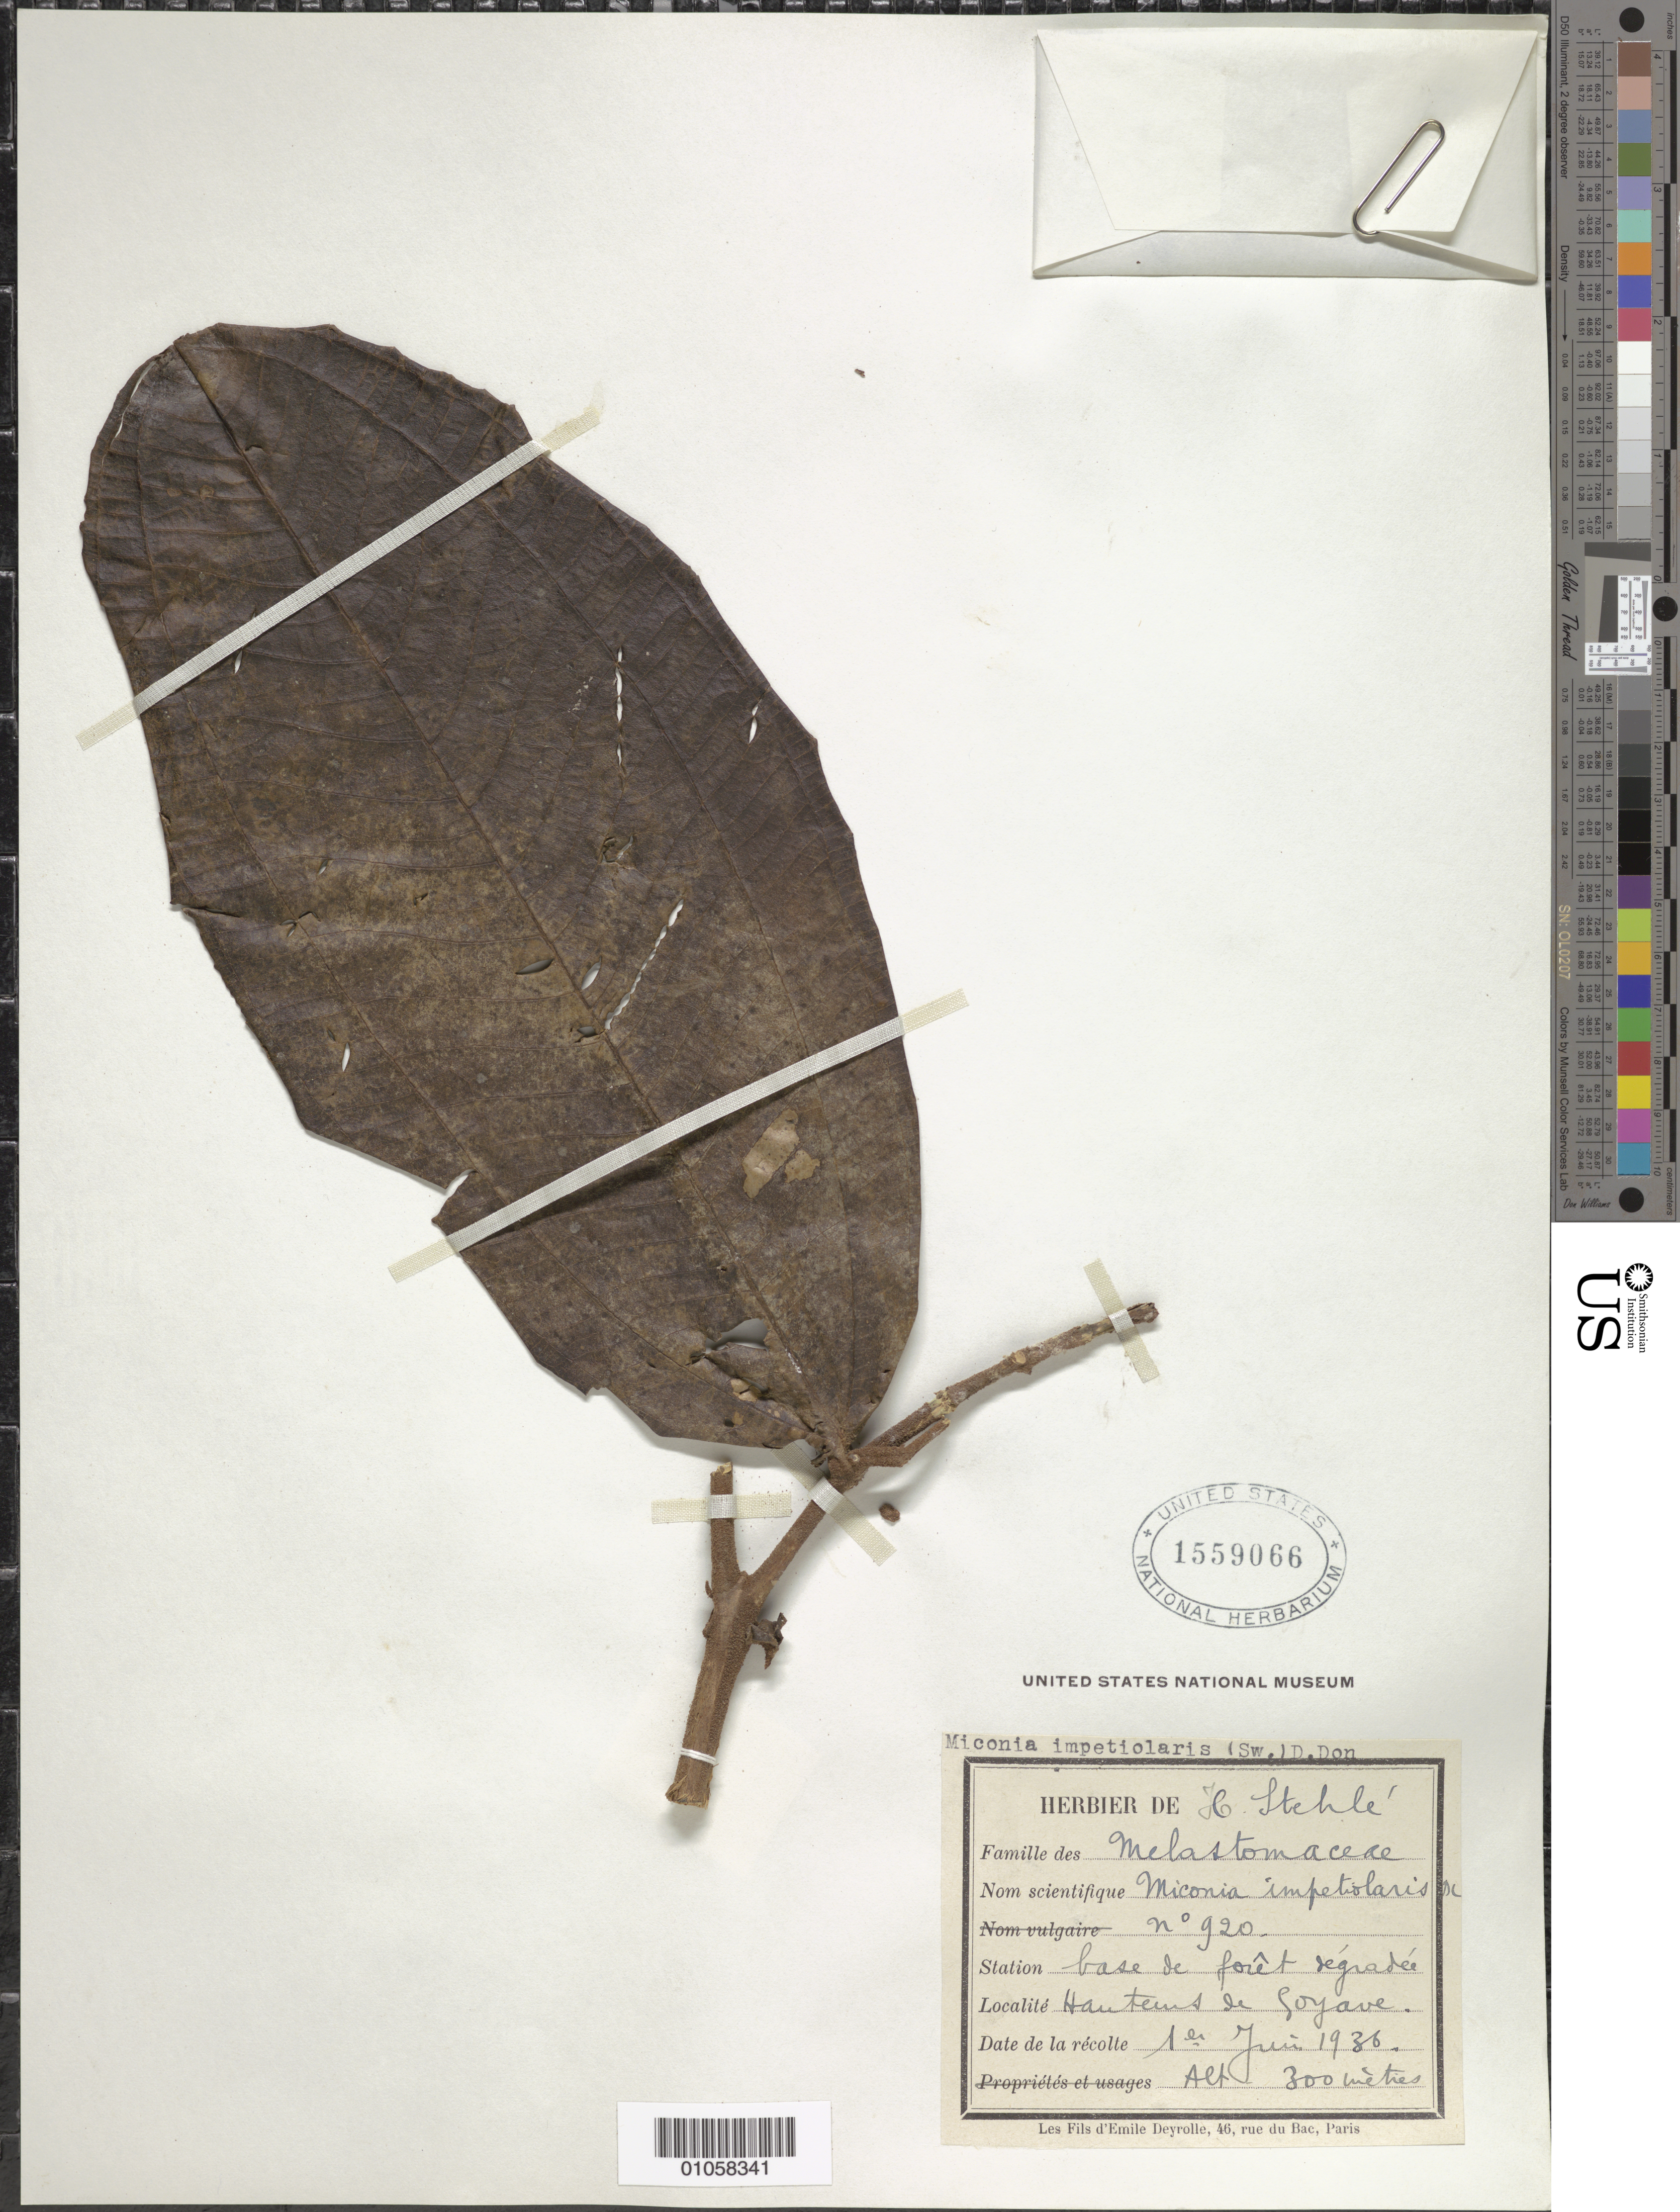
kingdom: Plantae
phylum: Tracheophyta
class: Magnoliopsida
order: Myrtales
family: Melastomataceae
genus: Miconia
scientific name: Miconia impetiolaris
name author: (Sw.) D. Don ex DC.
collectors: H. Stehlé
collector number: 920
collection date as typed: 01 Jun 1936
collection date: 1936-06-01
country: Guadeloupe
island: Basse Terre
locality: Goyave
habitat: Base de forêt dégradée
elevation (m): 300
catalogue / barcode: US 1559066